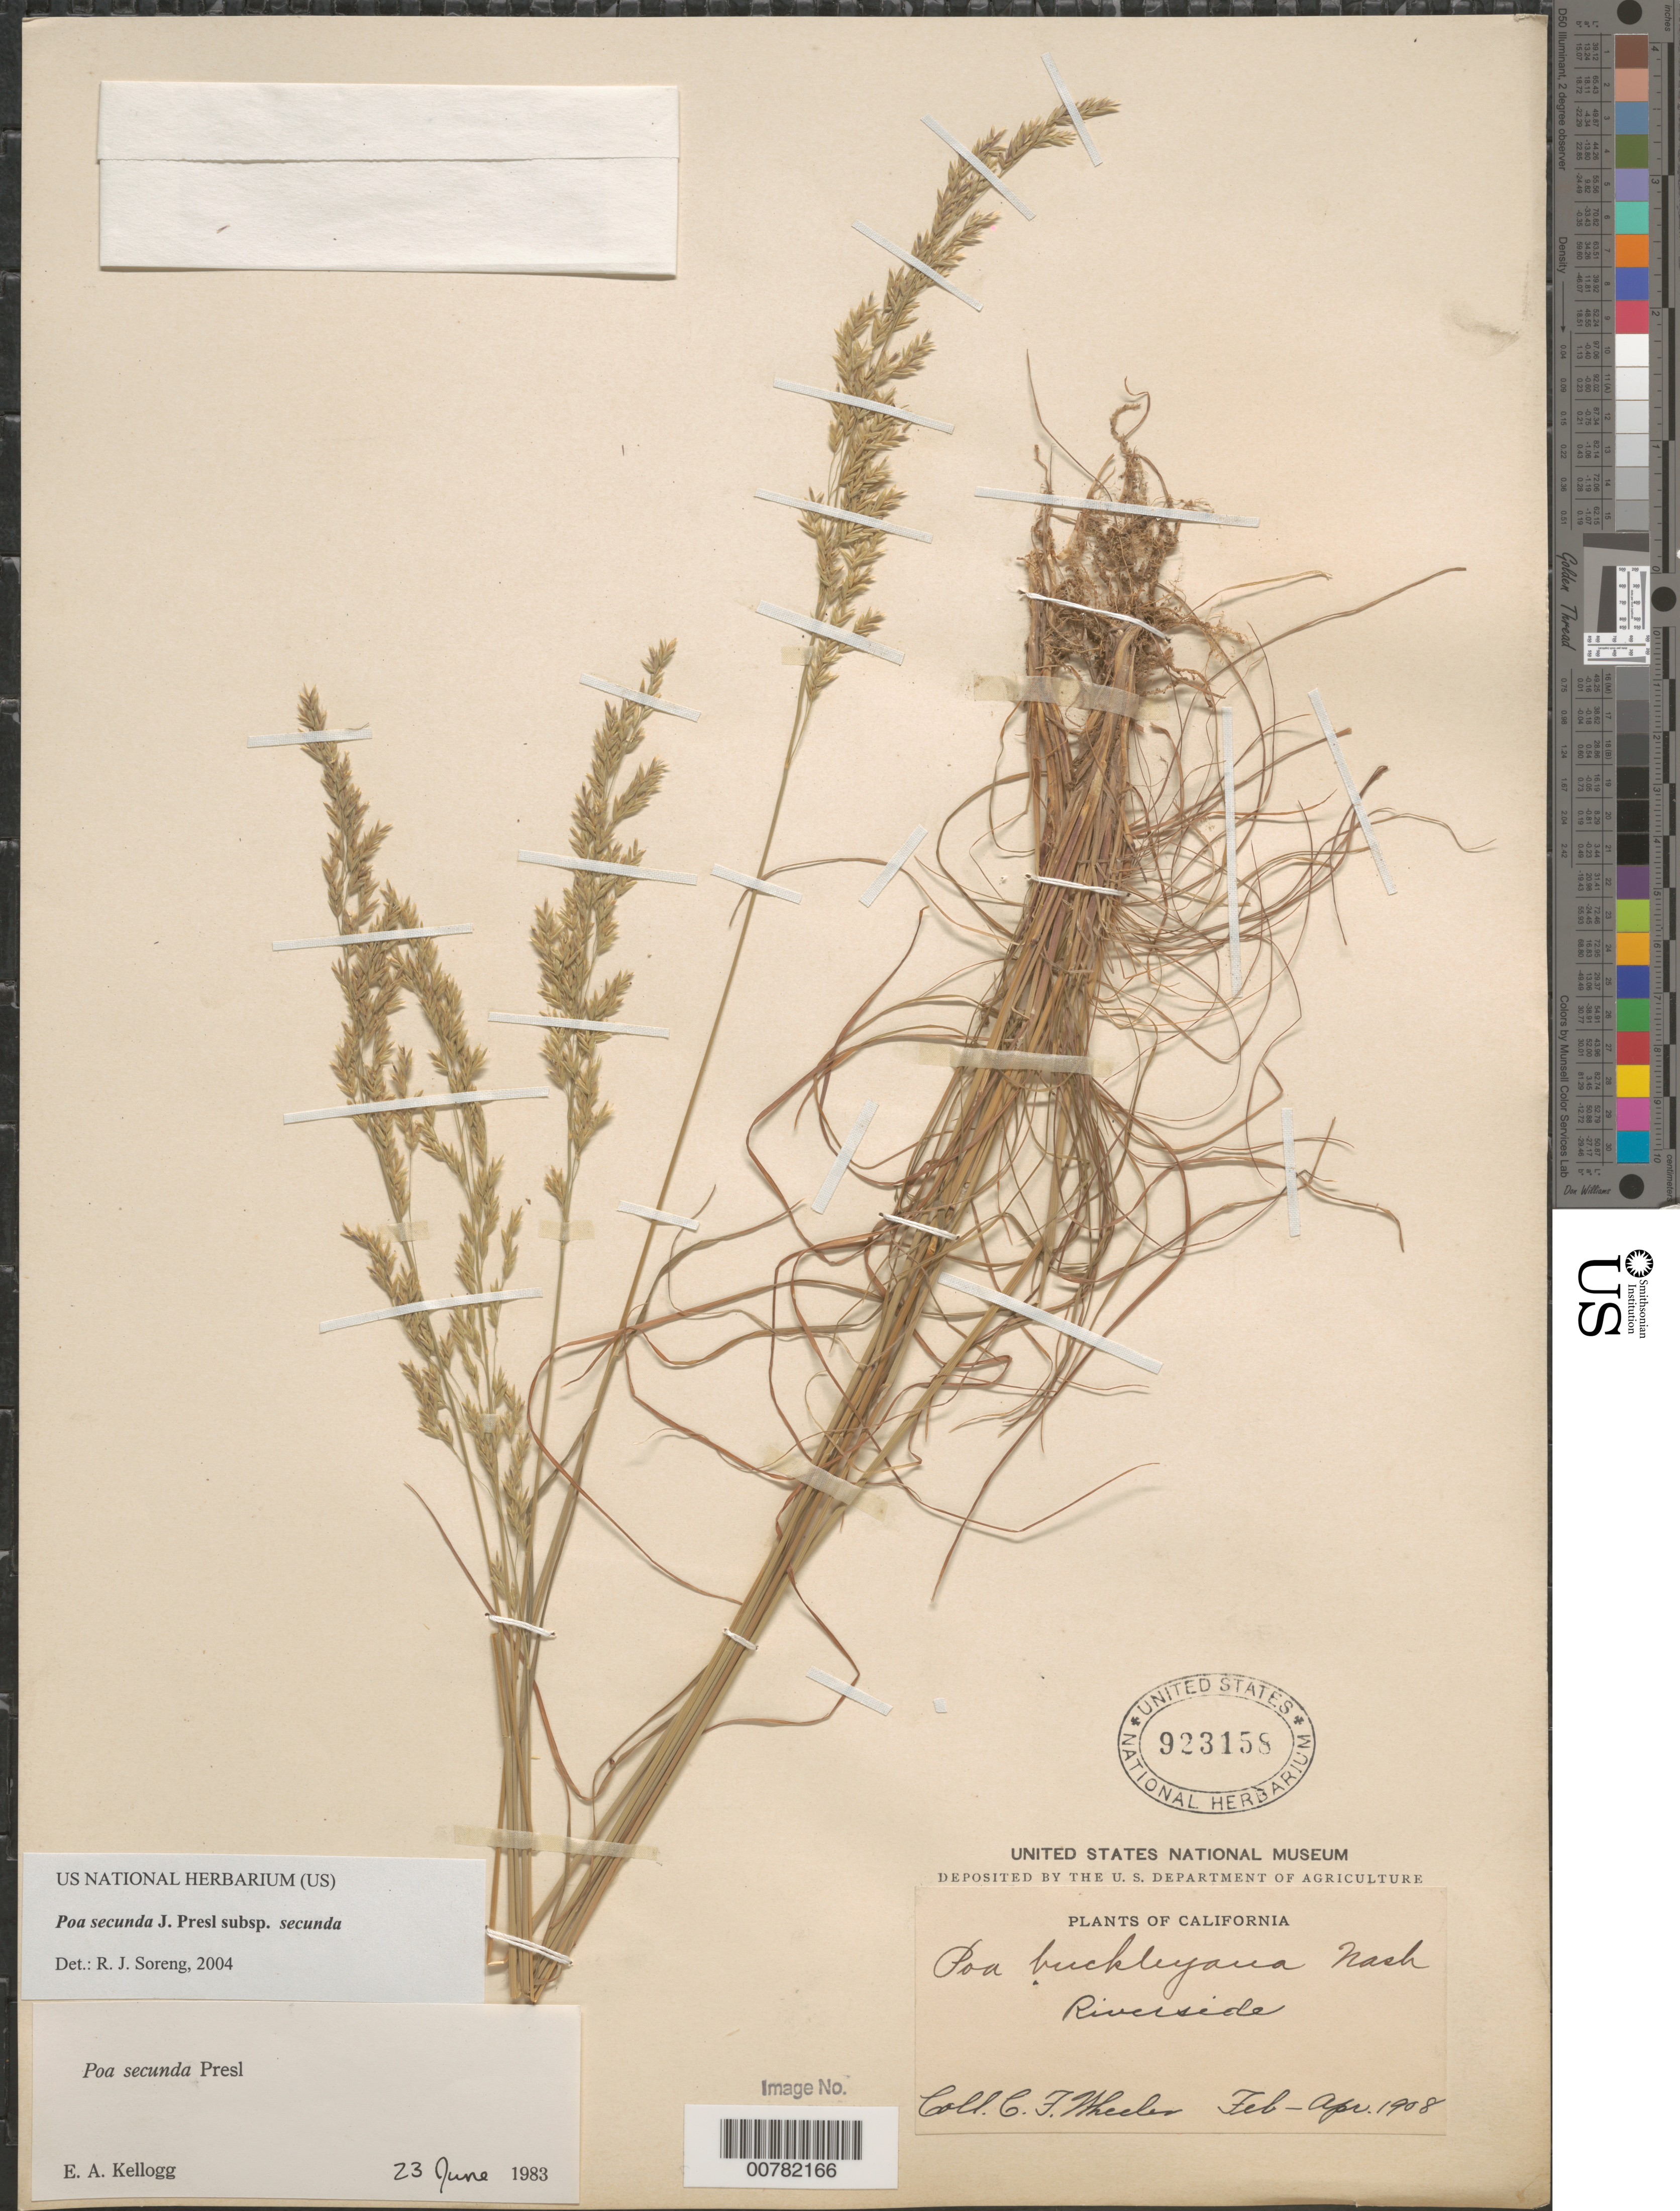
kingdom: Plantae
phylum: Tracheophyta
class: Liliopsida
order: Poales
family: Poaceae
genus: Poa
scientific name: Poa secunda subsp. secunda var. secunda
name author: J. Presl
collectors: C. Wheeler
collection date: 1908-02/1908-04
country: United States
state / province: California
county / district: Riverside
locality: Riverside.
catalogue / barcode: US 923158